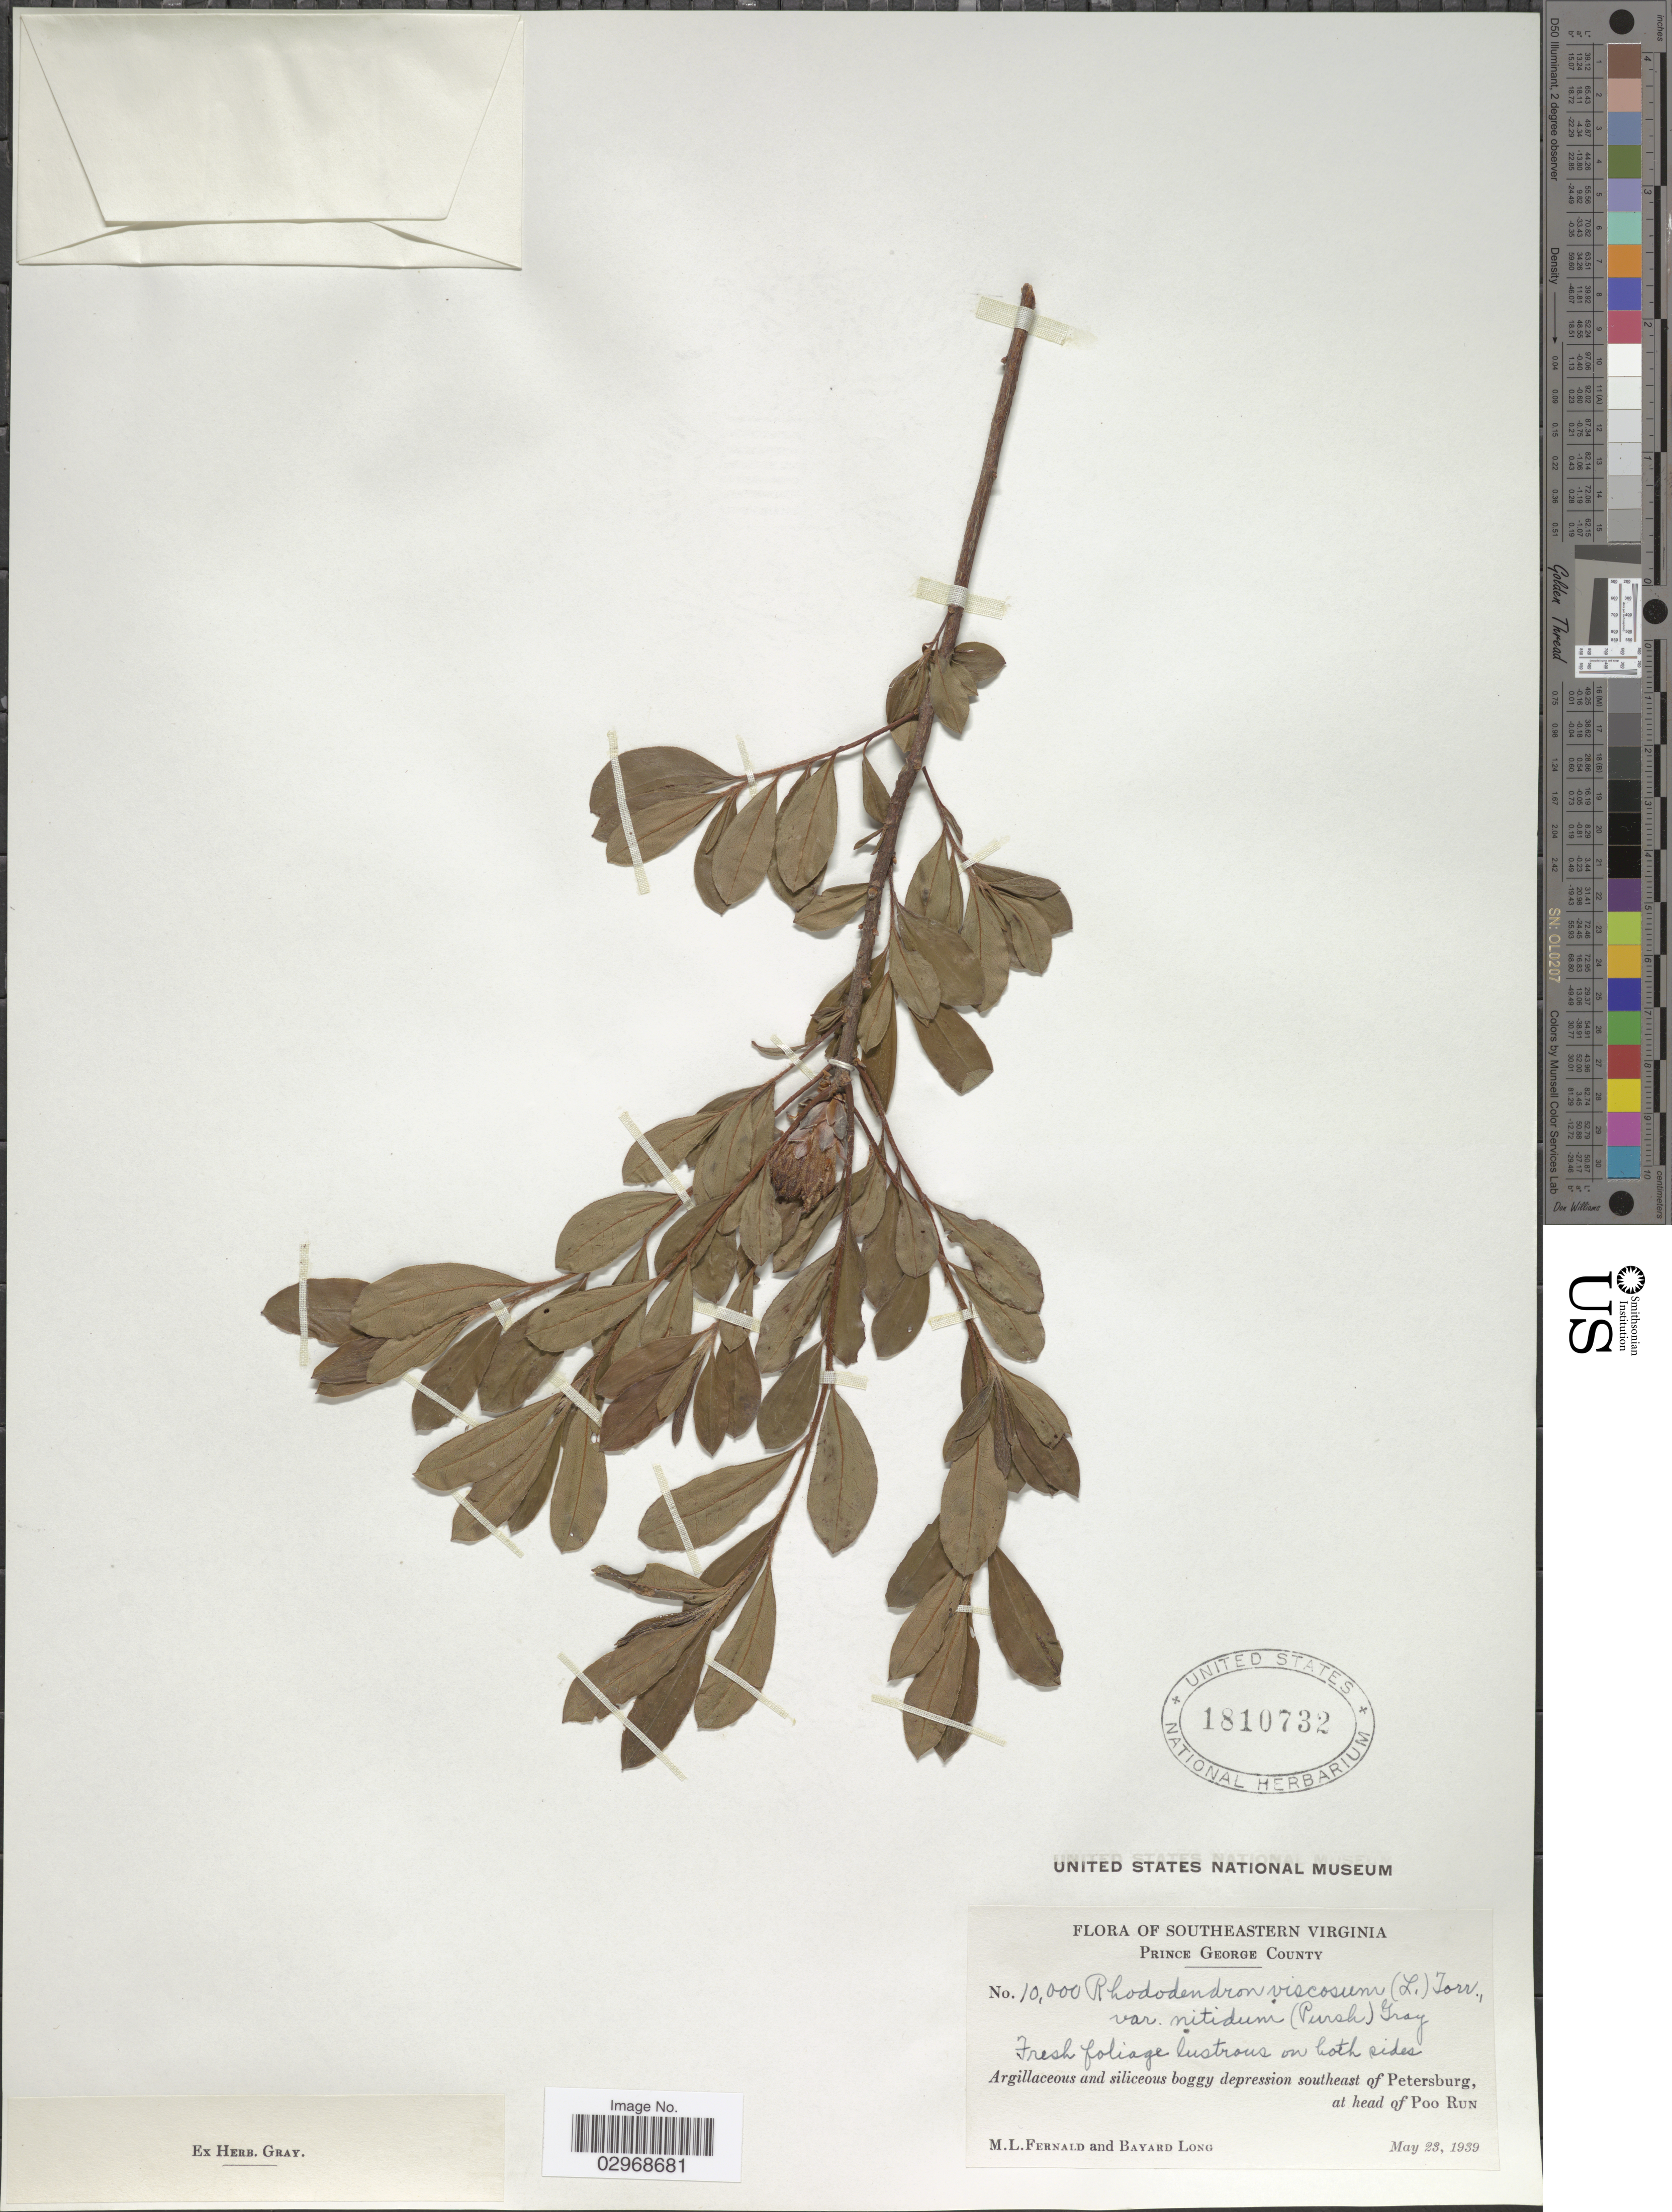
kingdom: Plantae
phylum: Tracheophyta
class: Magnoliopsida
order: Ericales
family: Ericaceae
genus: Rhododendron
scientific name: Rhododendron viscosum var. nitidum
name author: (Pursh) A. Gray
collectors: M. L. Fernald & B. Long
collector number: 10000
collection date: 1939-05-23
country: United States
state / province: Virginia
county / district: Prince George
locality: Southeastern Virginia, Prince George County, Argillaceous and siliceous boggy depression southeast of Petersburg, at head of Poo Run.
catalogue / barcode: US 1810732